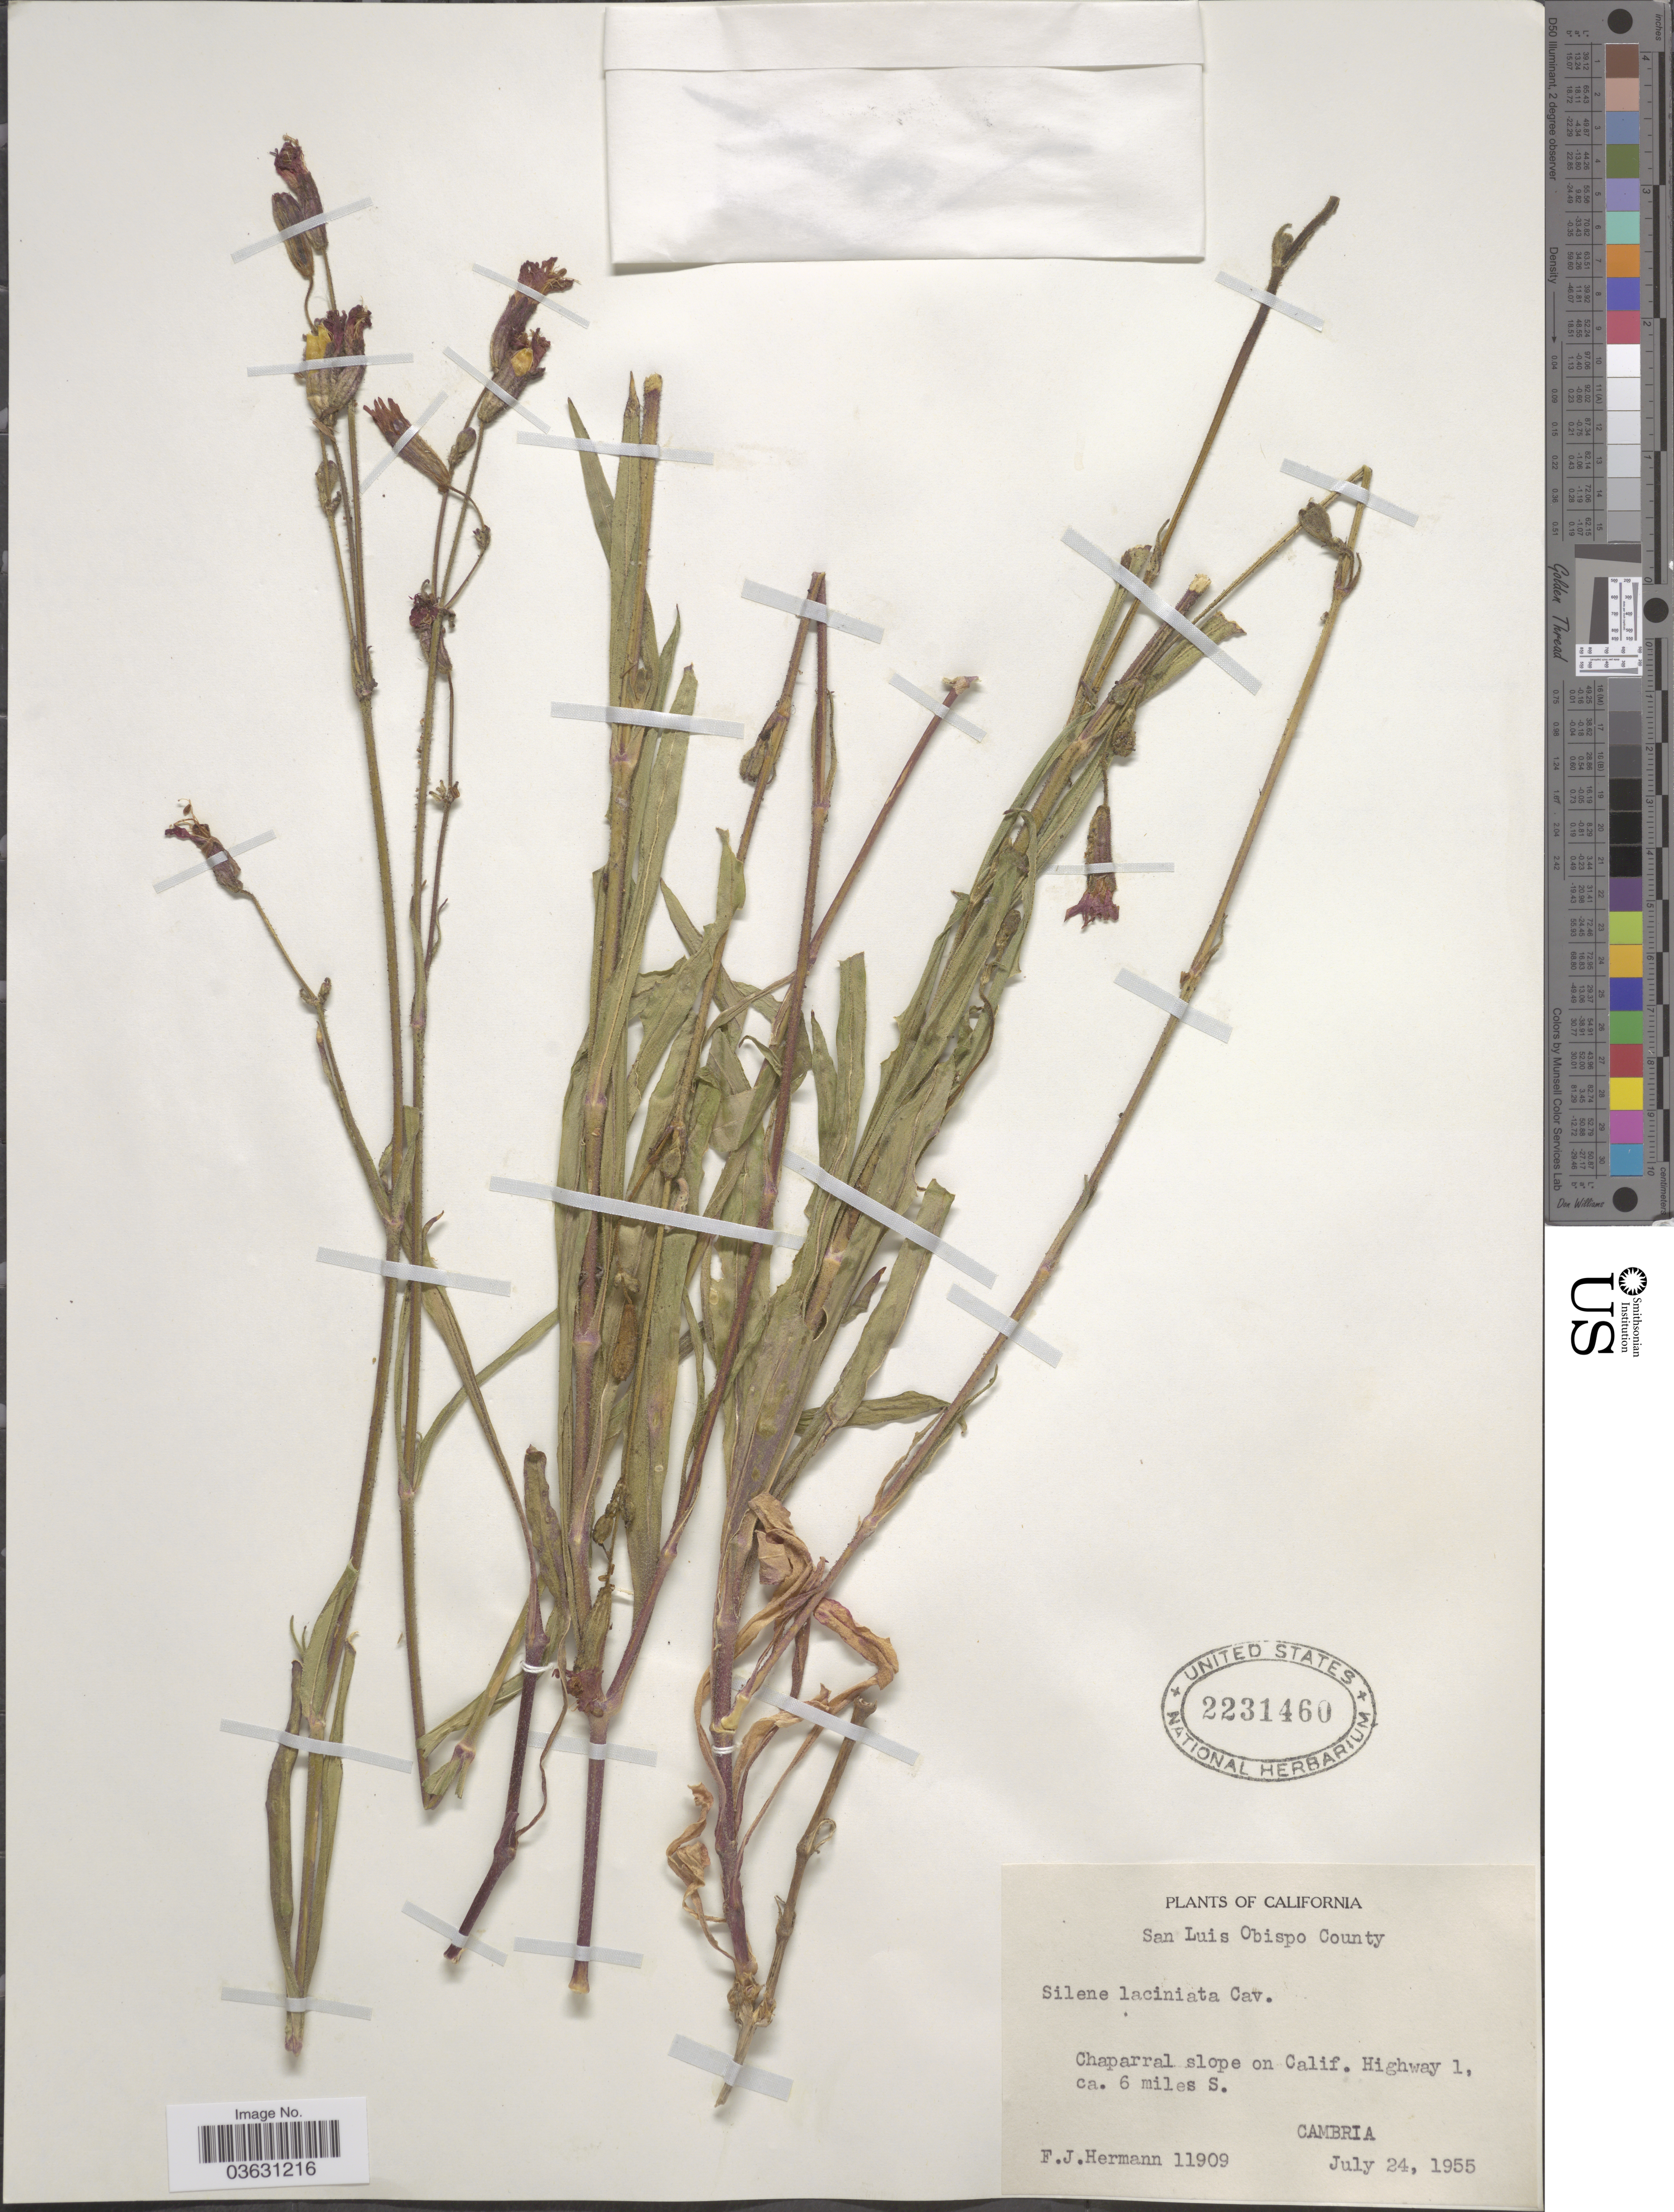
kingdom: Plantae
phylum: Tracheophyta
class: Magnoliopsida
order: Caryophyllales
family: Caryophyllaceae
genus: Silene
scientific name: Silene laciniata var. latifolia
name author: C.L. Hitchc. & Maguire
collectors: F. J. Hermann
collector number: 11909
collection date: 1955-07-24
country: United States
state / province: California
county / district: San Luis Obispo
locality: San Luis Obispo County. Chaparral slope on Calif. Highway 1, ca. 6 miles S. Cambria.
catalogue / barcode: US 2231460